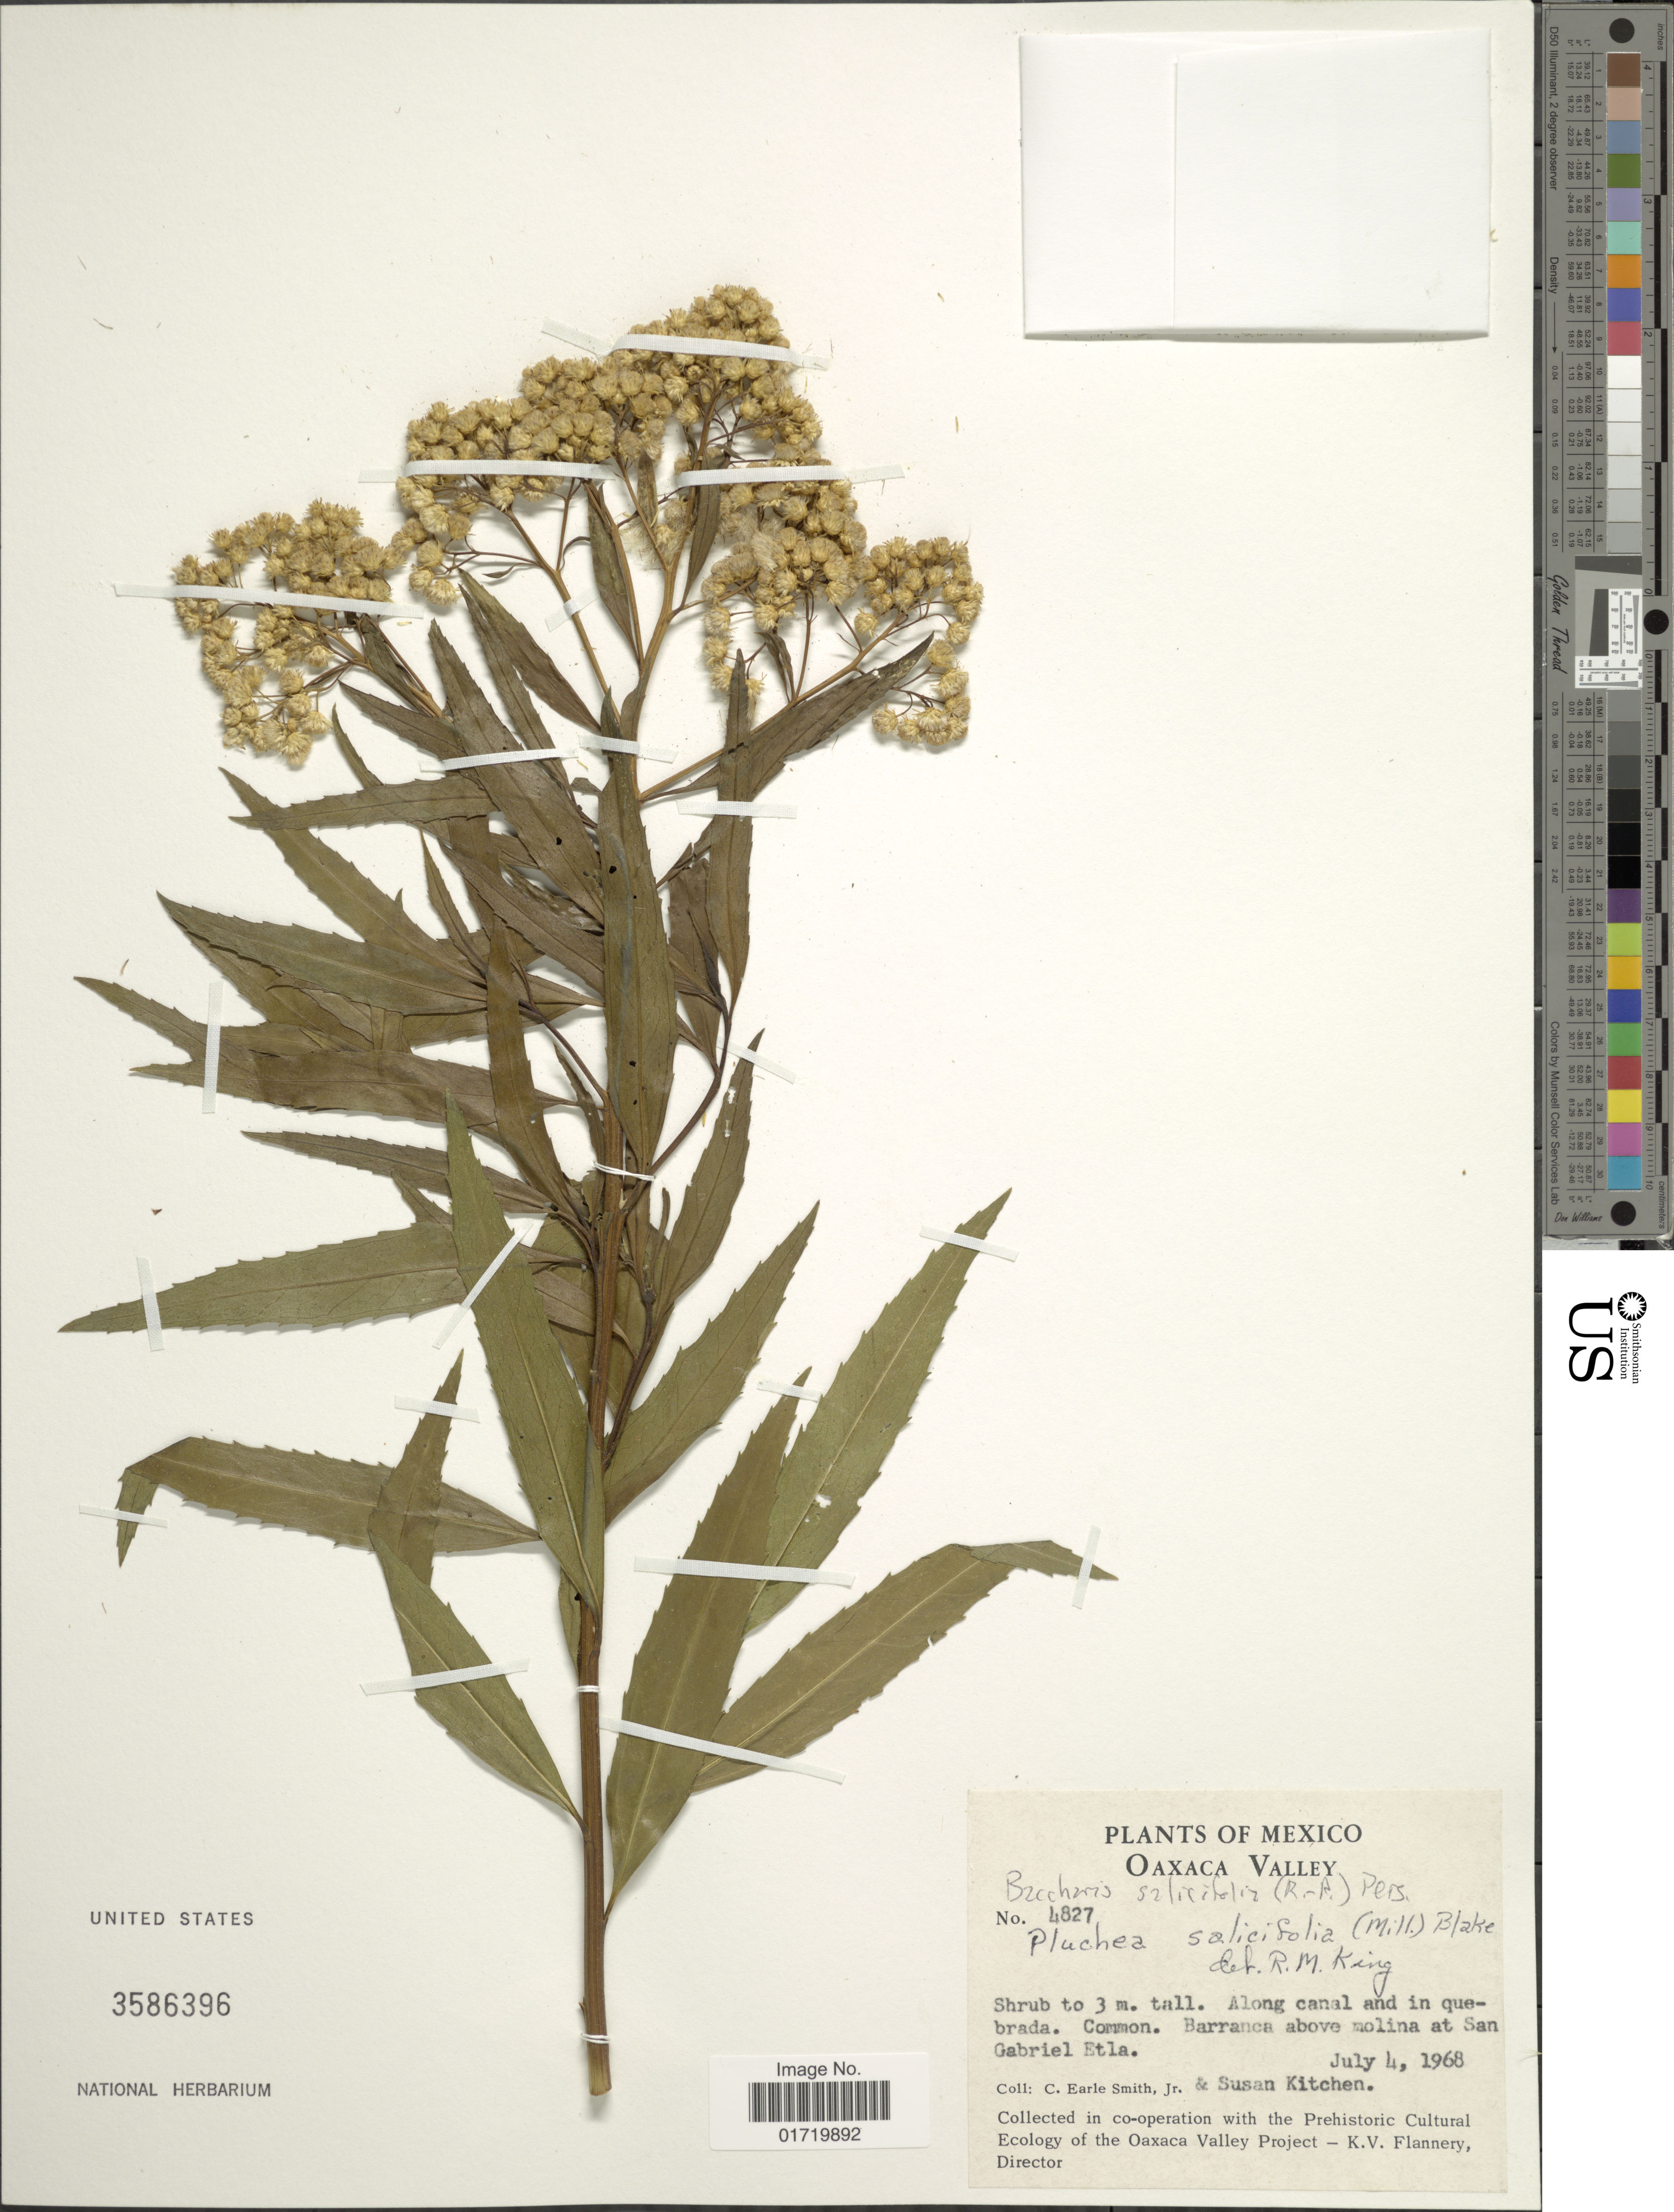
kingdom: Plantae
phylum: Tracheophyta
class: Magnoliopsida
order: Asterales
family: Asteraceae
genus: Baccharis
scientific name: Baccharis salicifolia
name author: (Ruiz & Pav.) Pers.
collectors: C. E. Smith Jr. & S. Kitchen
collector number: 4827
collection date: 1968-07-04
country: Mexico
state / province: Oaxaca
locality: Oaxaca Valley, Barranca above molina at San Gabriel Etla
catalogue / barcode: US 3586396